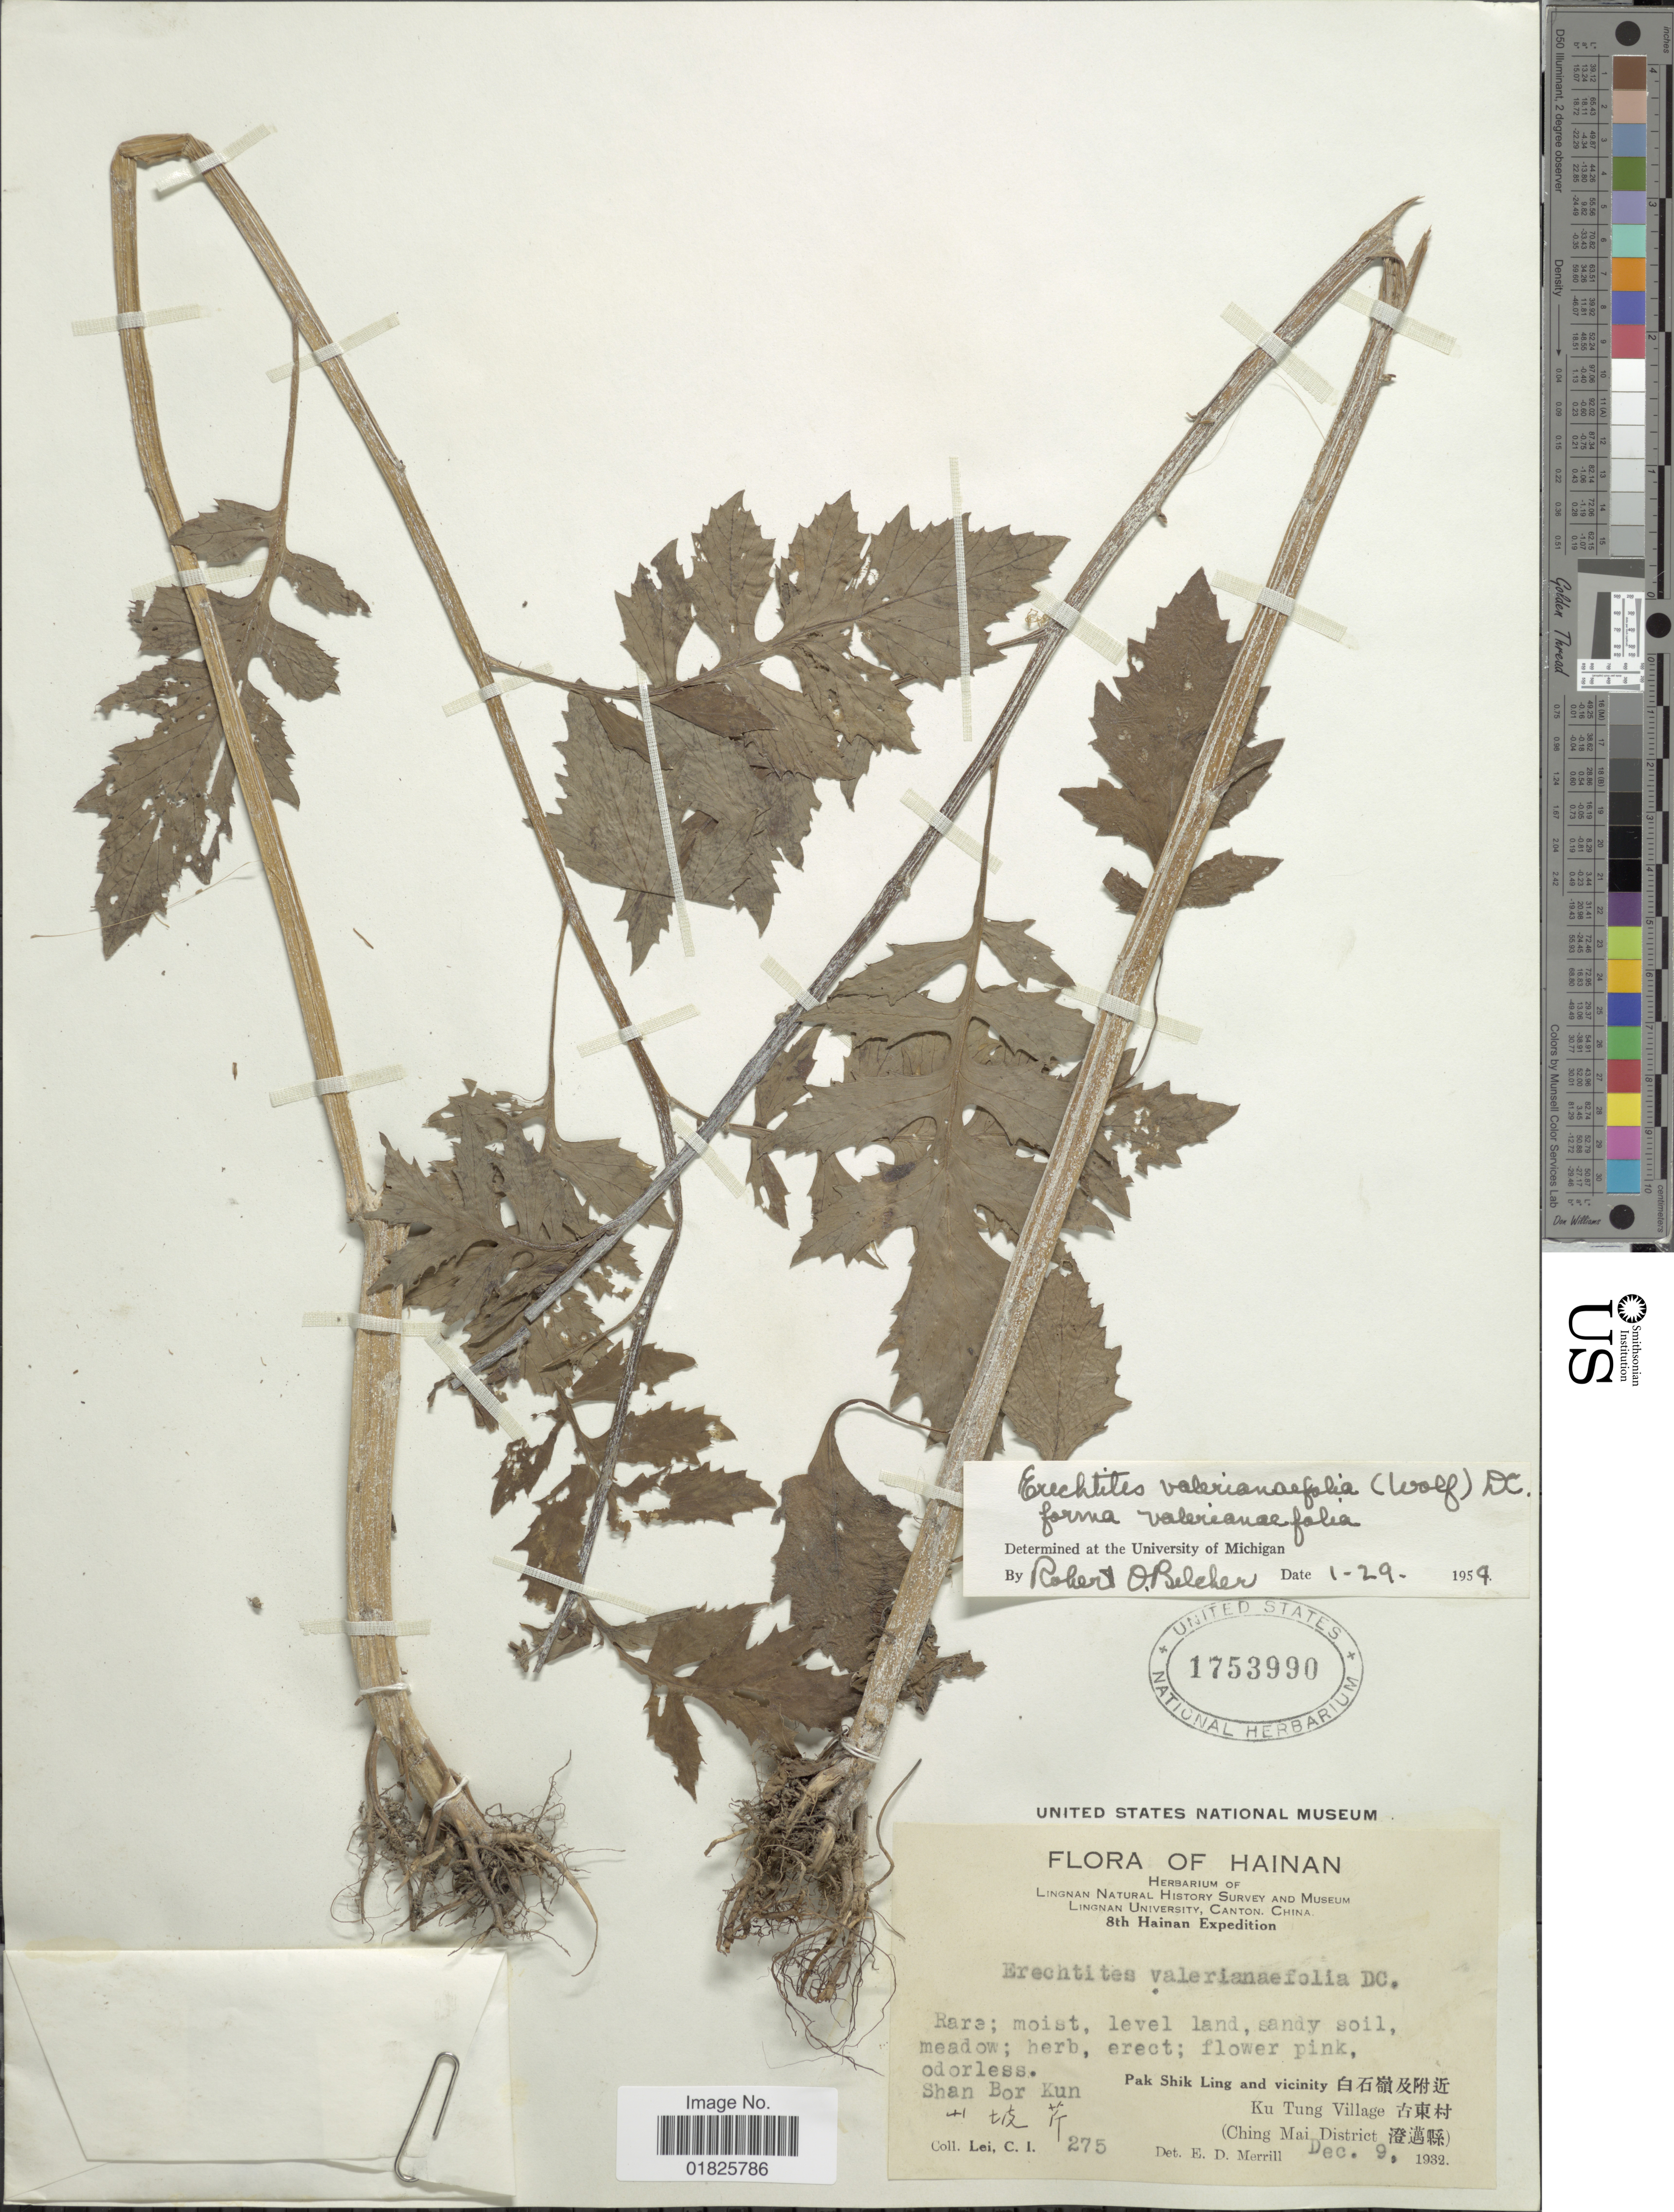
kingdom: Plantae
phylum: Tracheophyta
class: Magnoliopsida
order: Asterales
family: Asteraceae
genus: Erechtites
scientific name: Erechtites valerianifolius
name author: (Link ex Spreng.) DC.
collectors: C. I. Lei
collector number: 275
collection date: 1932-12-09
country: China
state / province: Hainan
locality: Shan Bor Kun, Pak Shik Ling and Vicinity, Ku Tung Village, Ching Mai District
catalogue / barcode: US 1753990